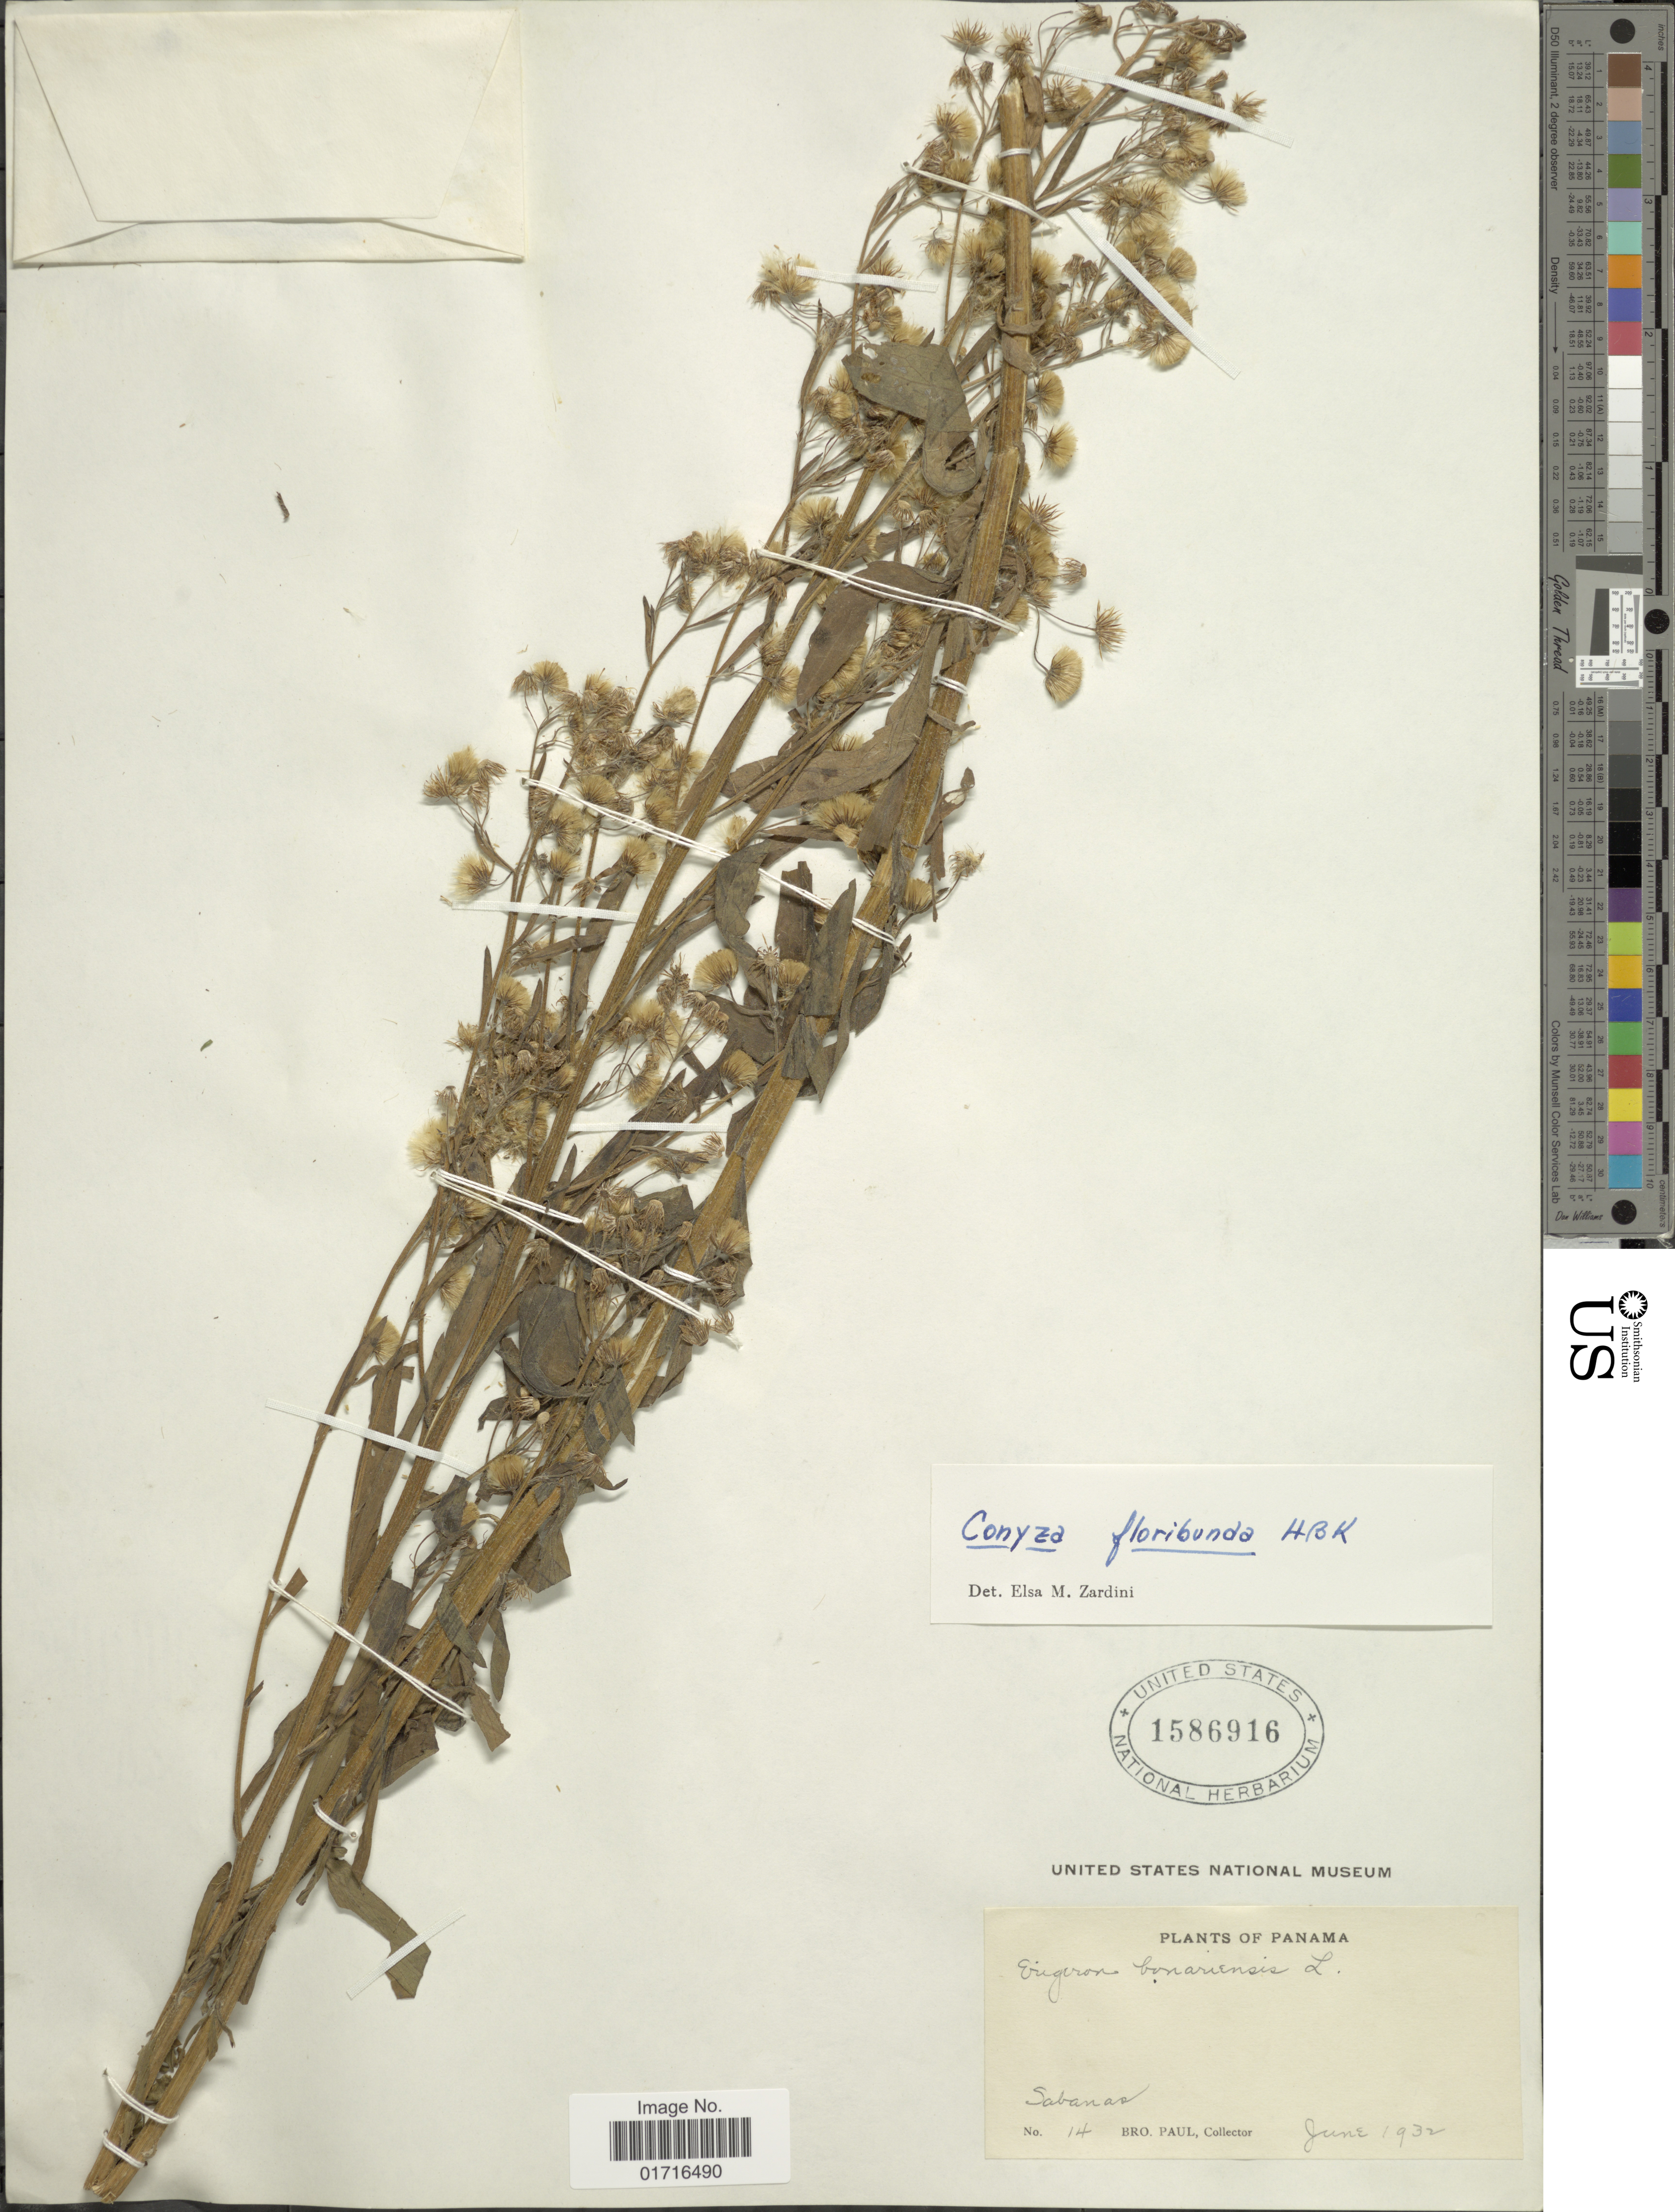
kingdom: Plantae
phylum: Tracheophyta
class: Magnoliopsida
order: Asterales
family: Asteraceae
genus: Conyza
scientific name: Conyza floribunda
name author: Kunth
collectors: B. Paul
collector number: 14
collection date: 1932-06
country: Panama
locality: Sabana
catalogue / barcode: US 1586916